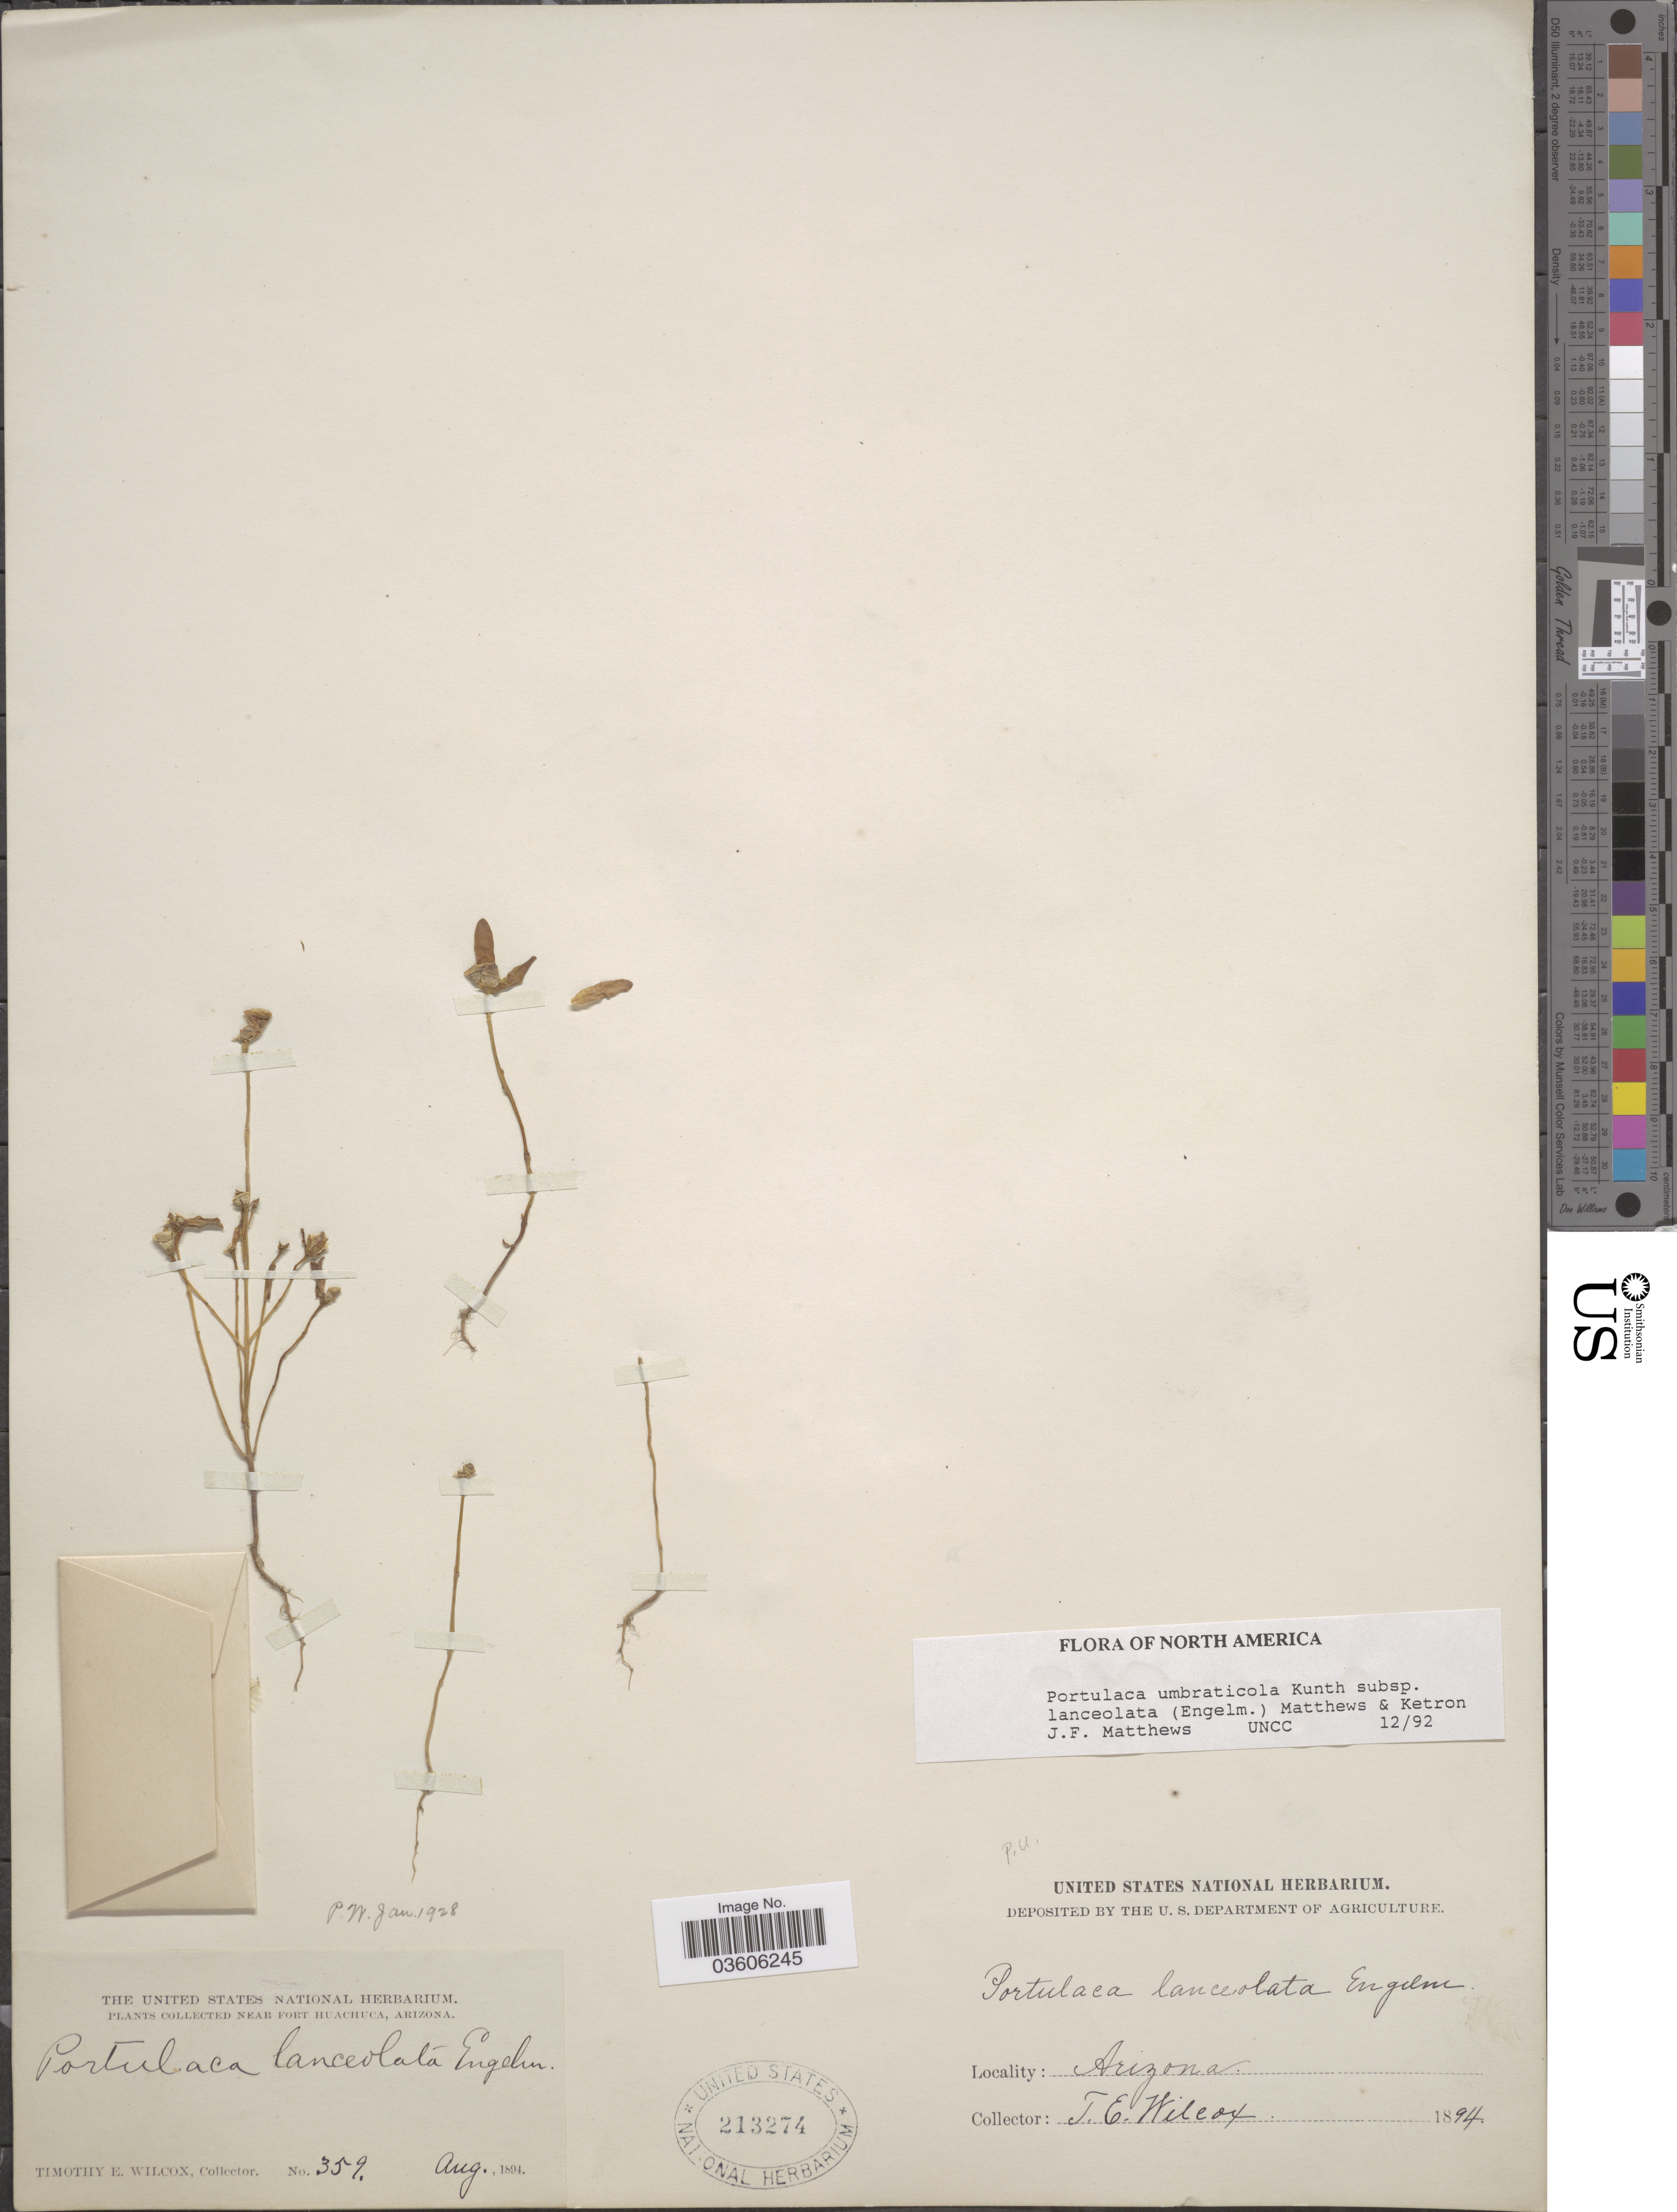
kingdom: Plantae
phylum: Tracheophyta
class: Magnoliopsida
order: Caryophyllales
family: Portulacaceae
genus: Portulaca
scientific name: Portulaca umbraticola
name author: Kunth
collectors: T. E. Wilcox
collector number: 359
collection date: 1894-08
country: United States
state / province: Arizona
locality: Near Fort Huachuca.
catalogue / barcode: US 213274